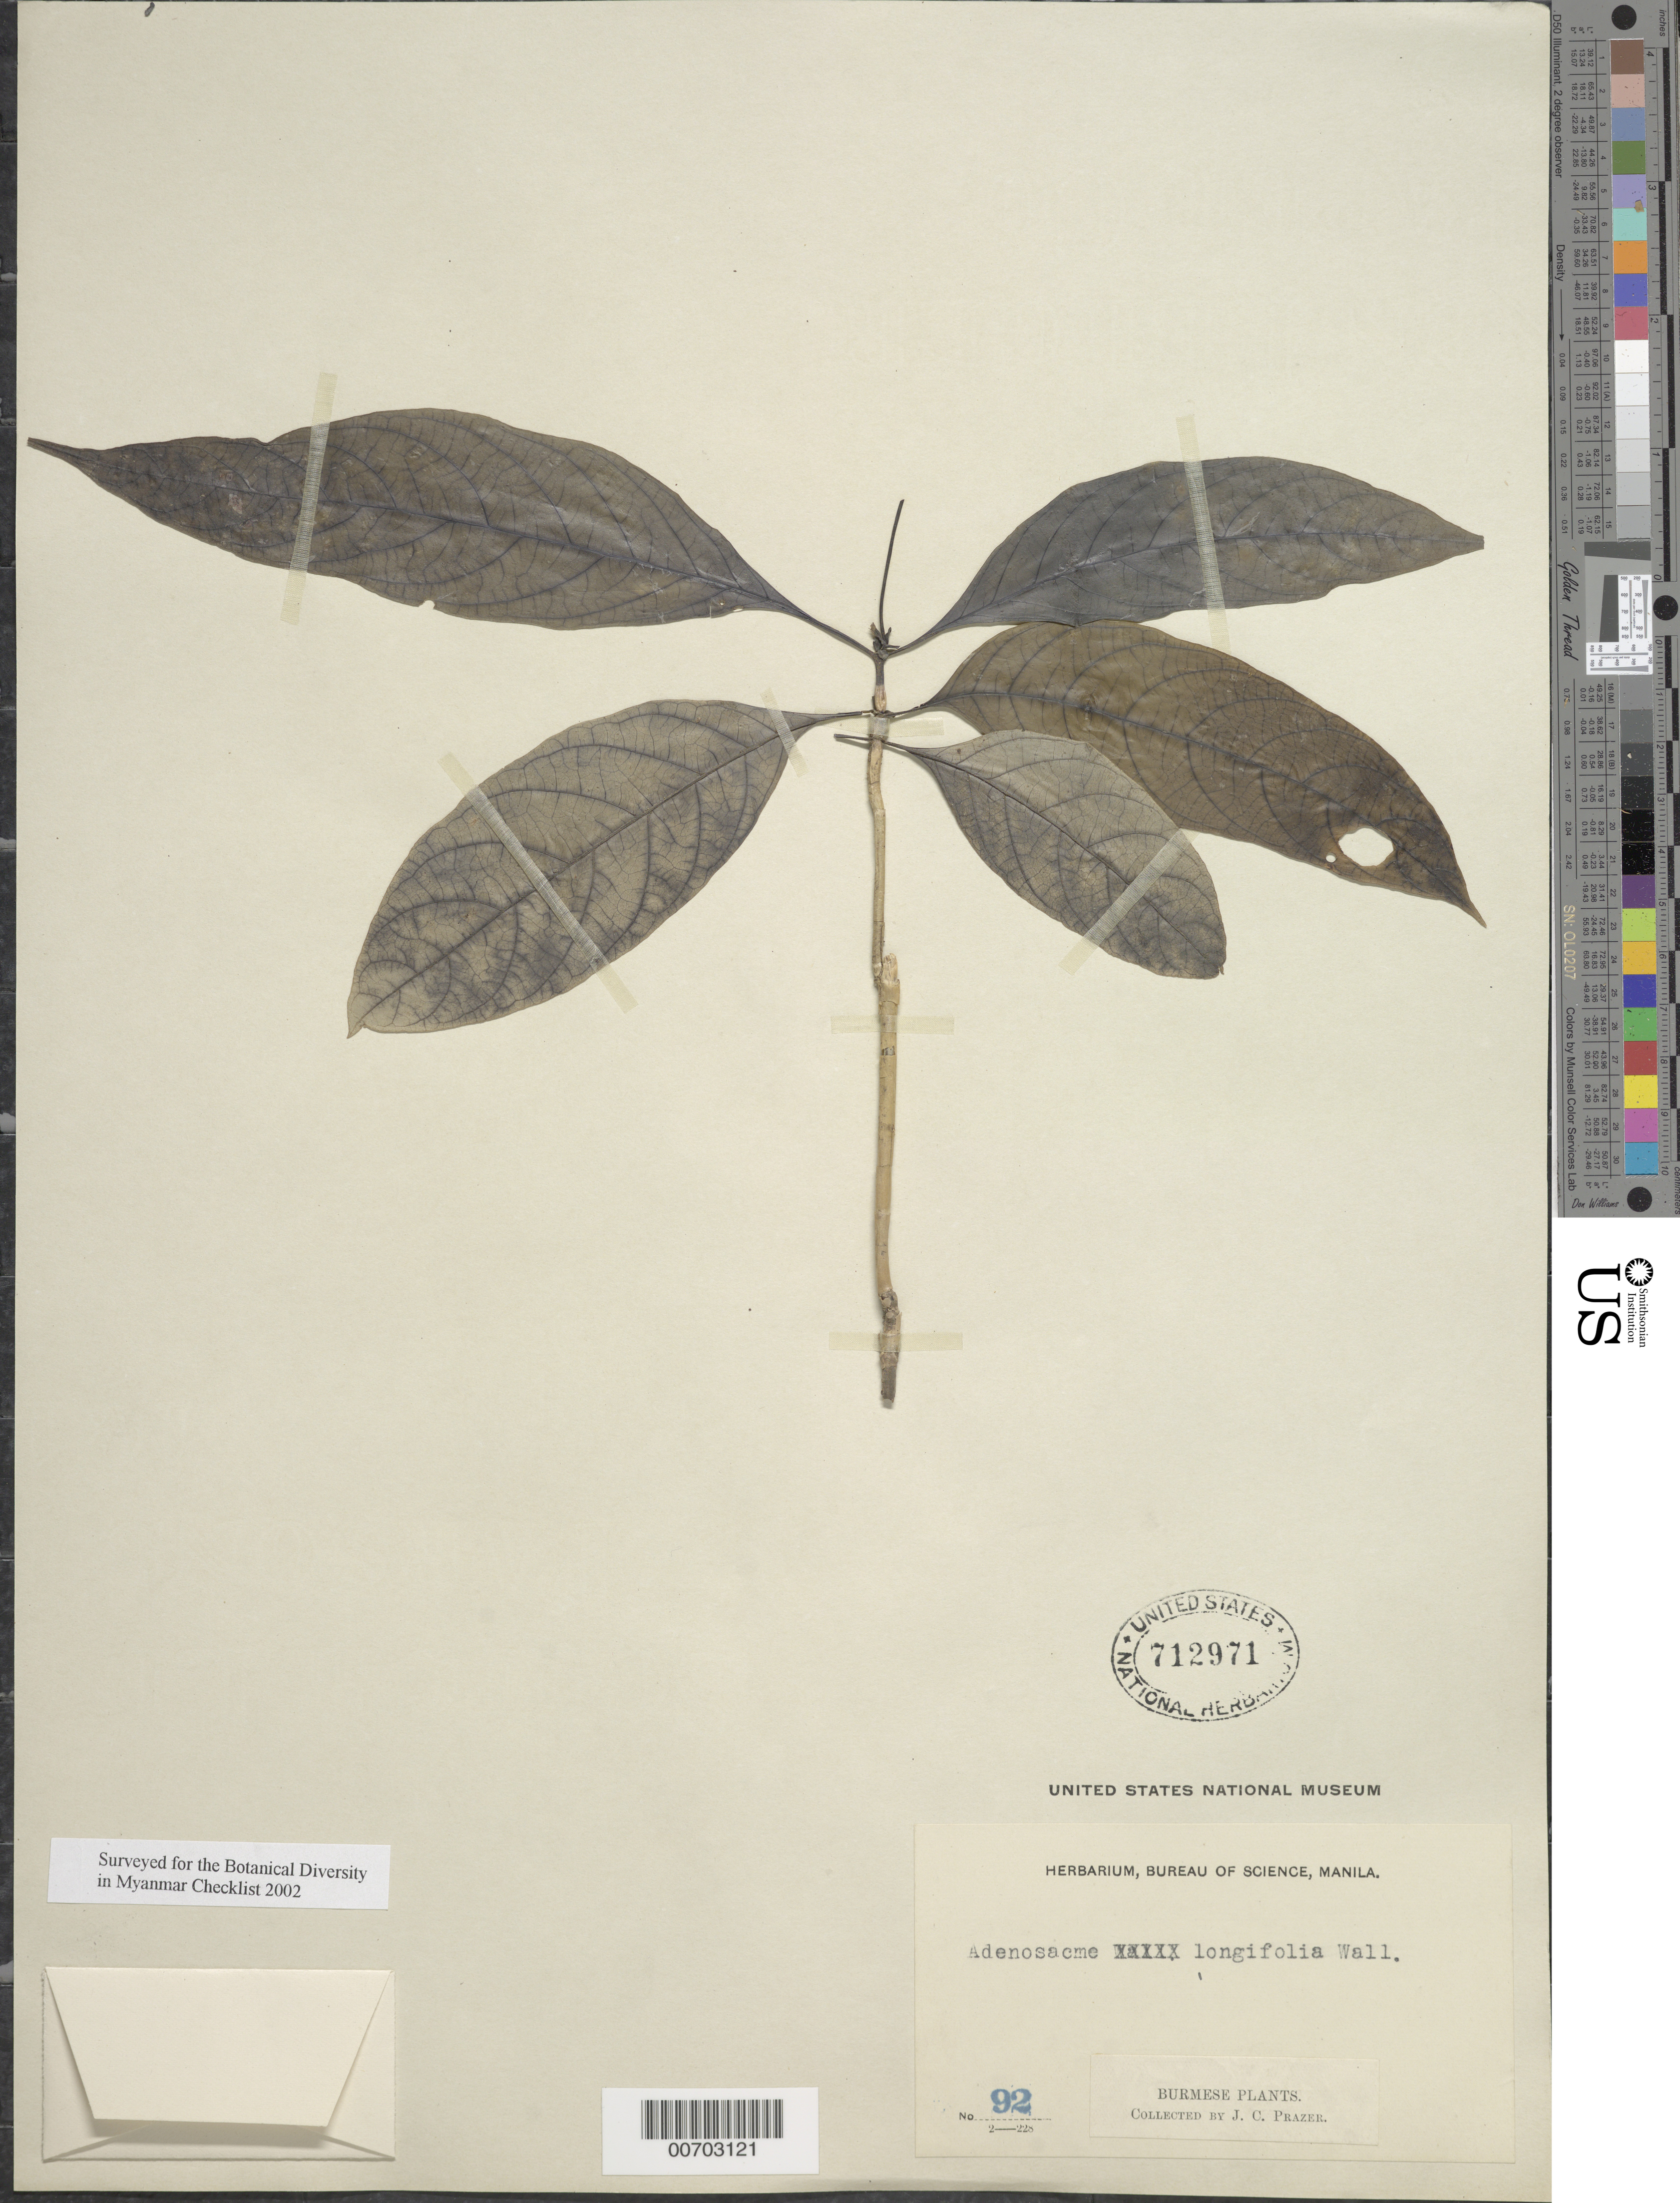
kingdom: Plantae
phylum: Tracheophyta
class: Magnoliopsida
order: Gentianales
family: Rubiaceae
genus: Mycetia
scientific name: Mycetia longifolia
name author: (Wall.) Kuntze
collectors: J. Prazer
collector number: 92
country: Myanmar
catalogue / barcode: US 712971